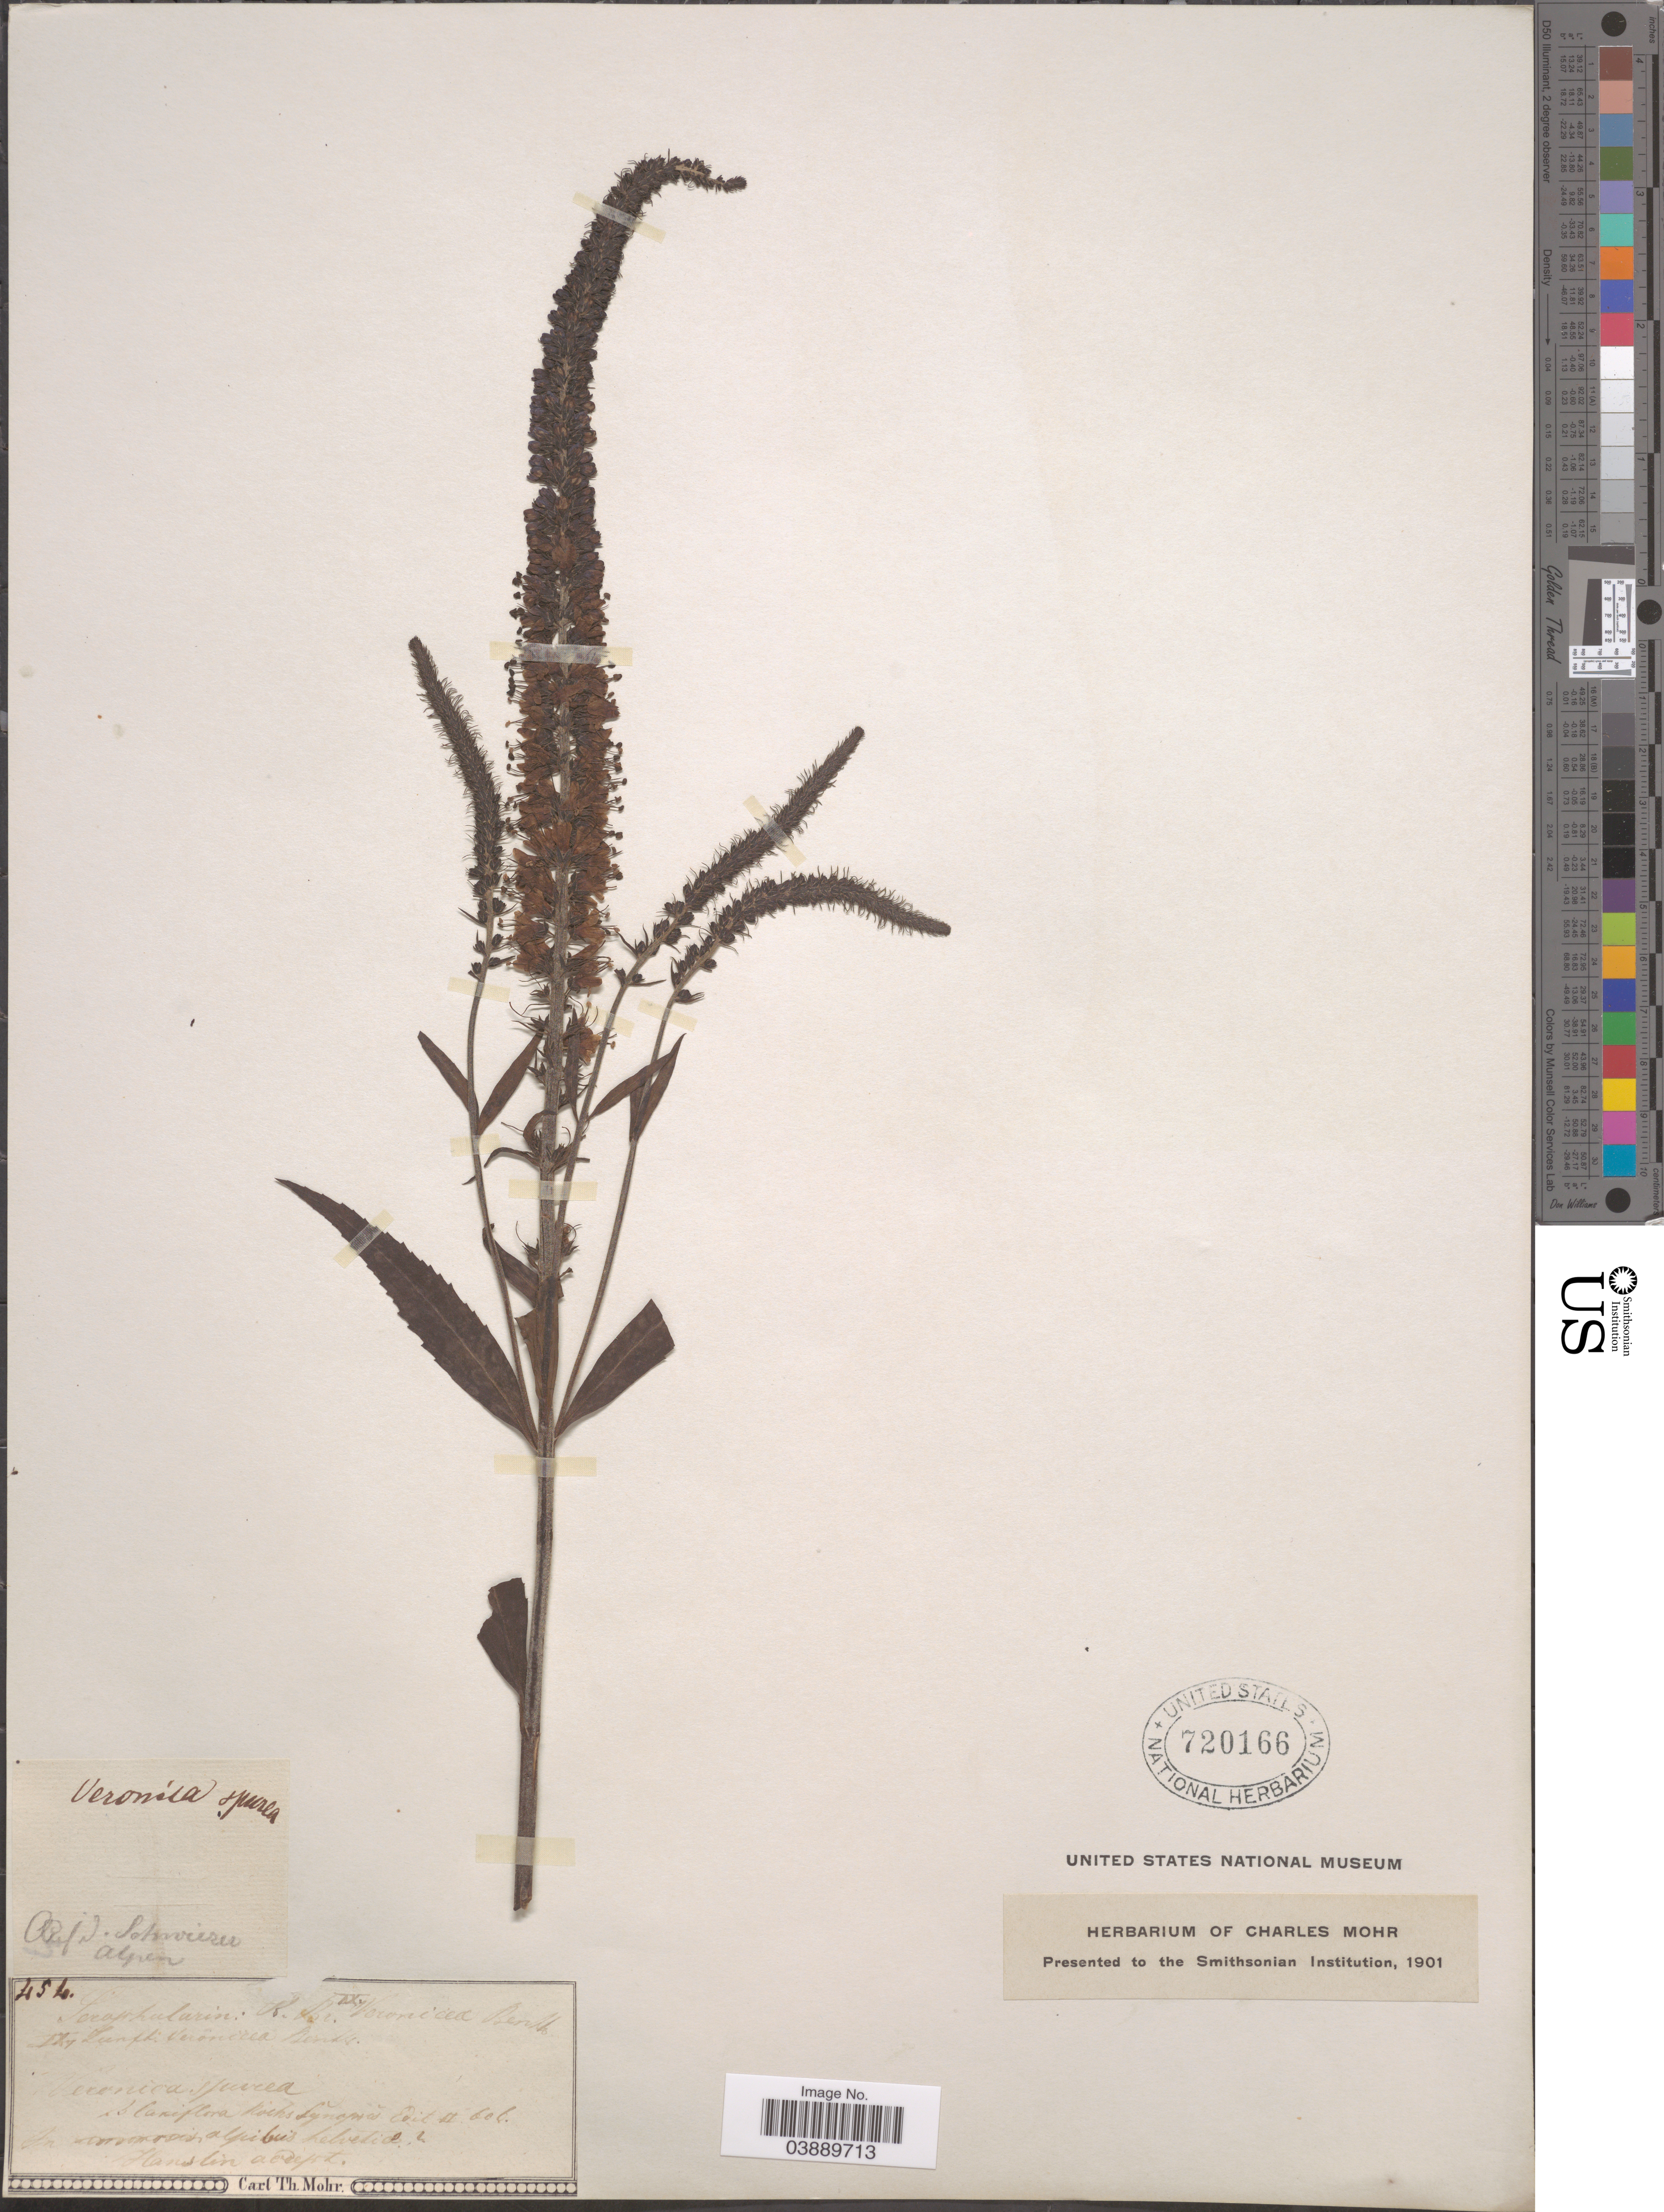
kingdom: Plantae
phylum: Tracheophyta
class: Magnoliopsida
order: Lamiales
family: Plantaginaceae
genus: Veronica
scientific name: Veronica spuria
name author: L.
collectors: C. T. Mohr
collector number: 454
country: Switzerland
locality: In saxosis alpibus helvetice, Auf Schwiese Alpen.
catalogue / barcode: US 720166